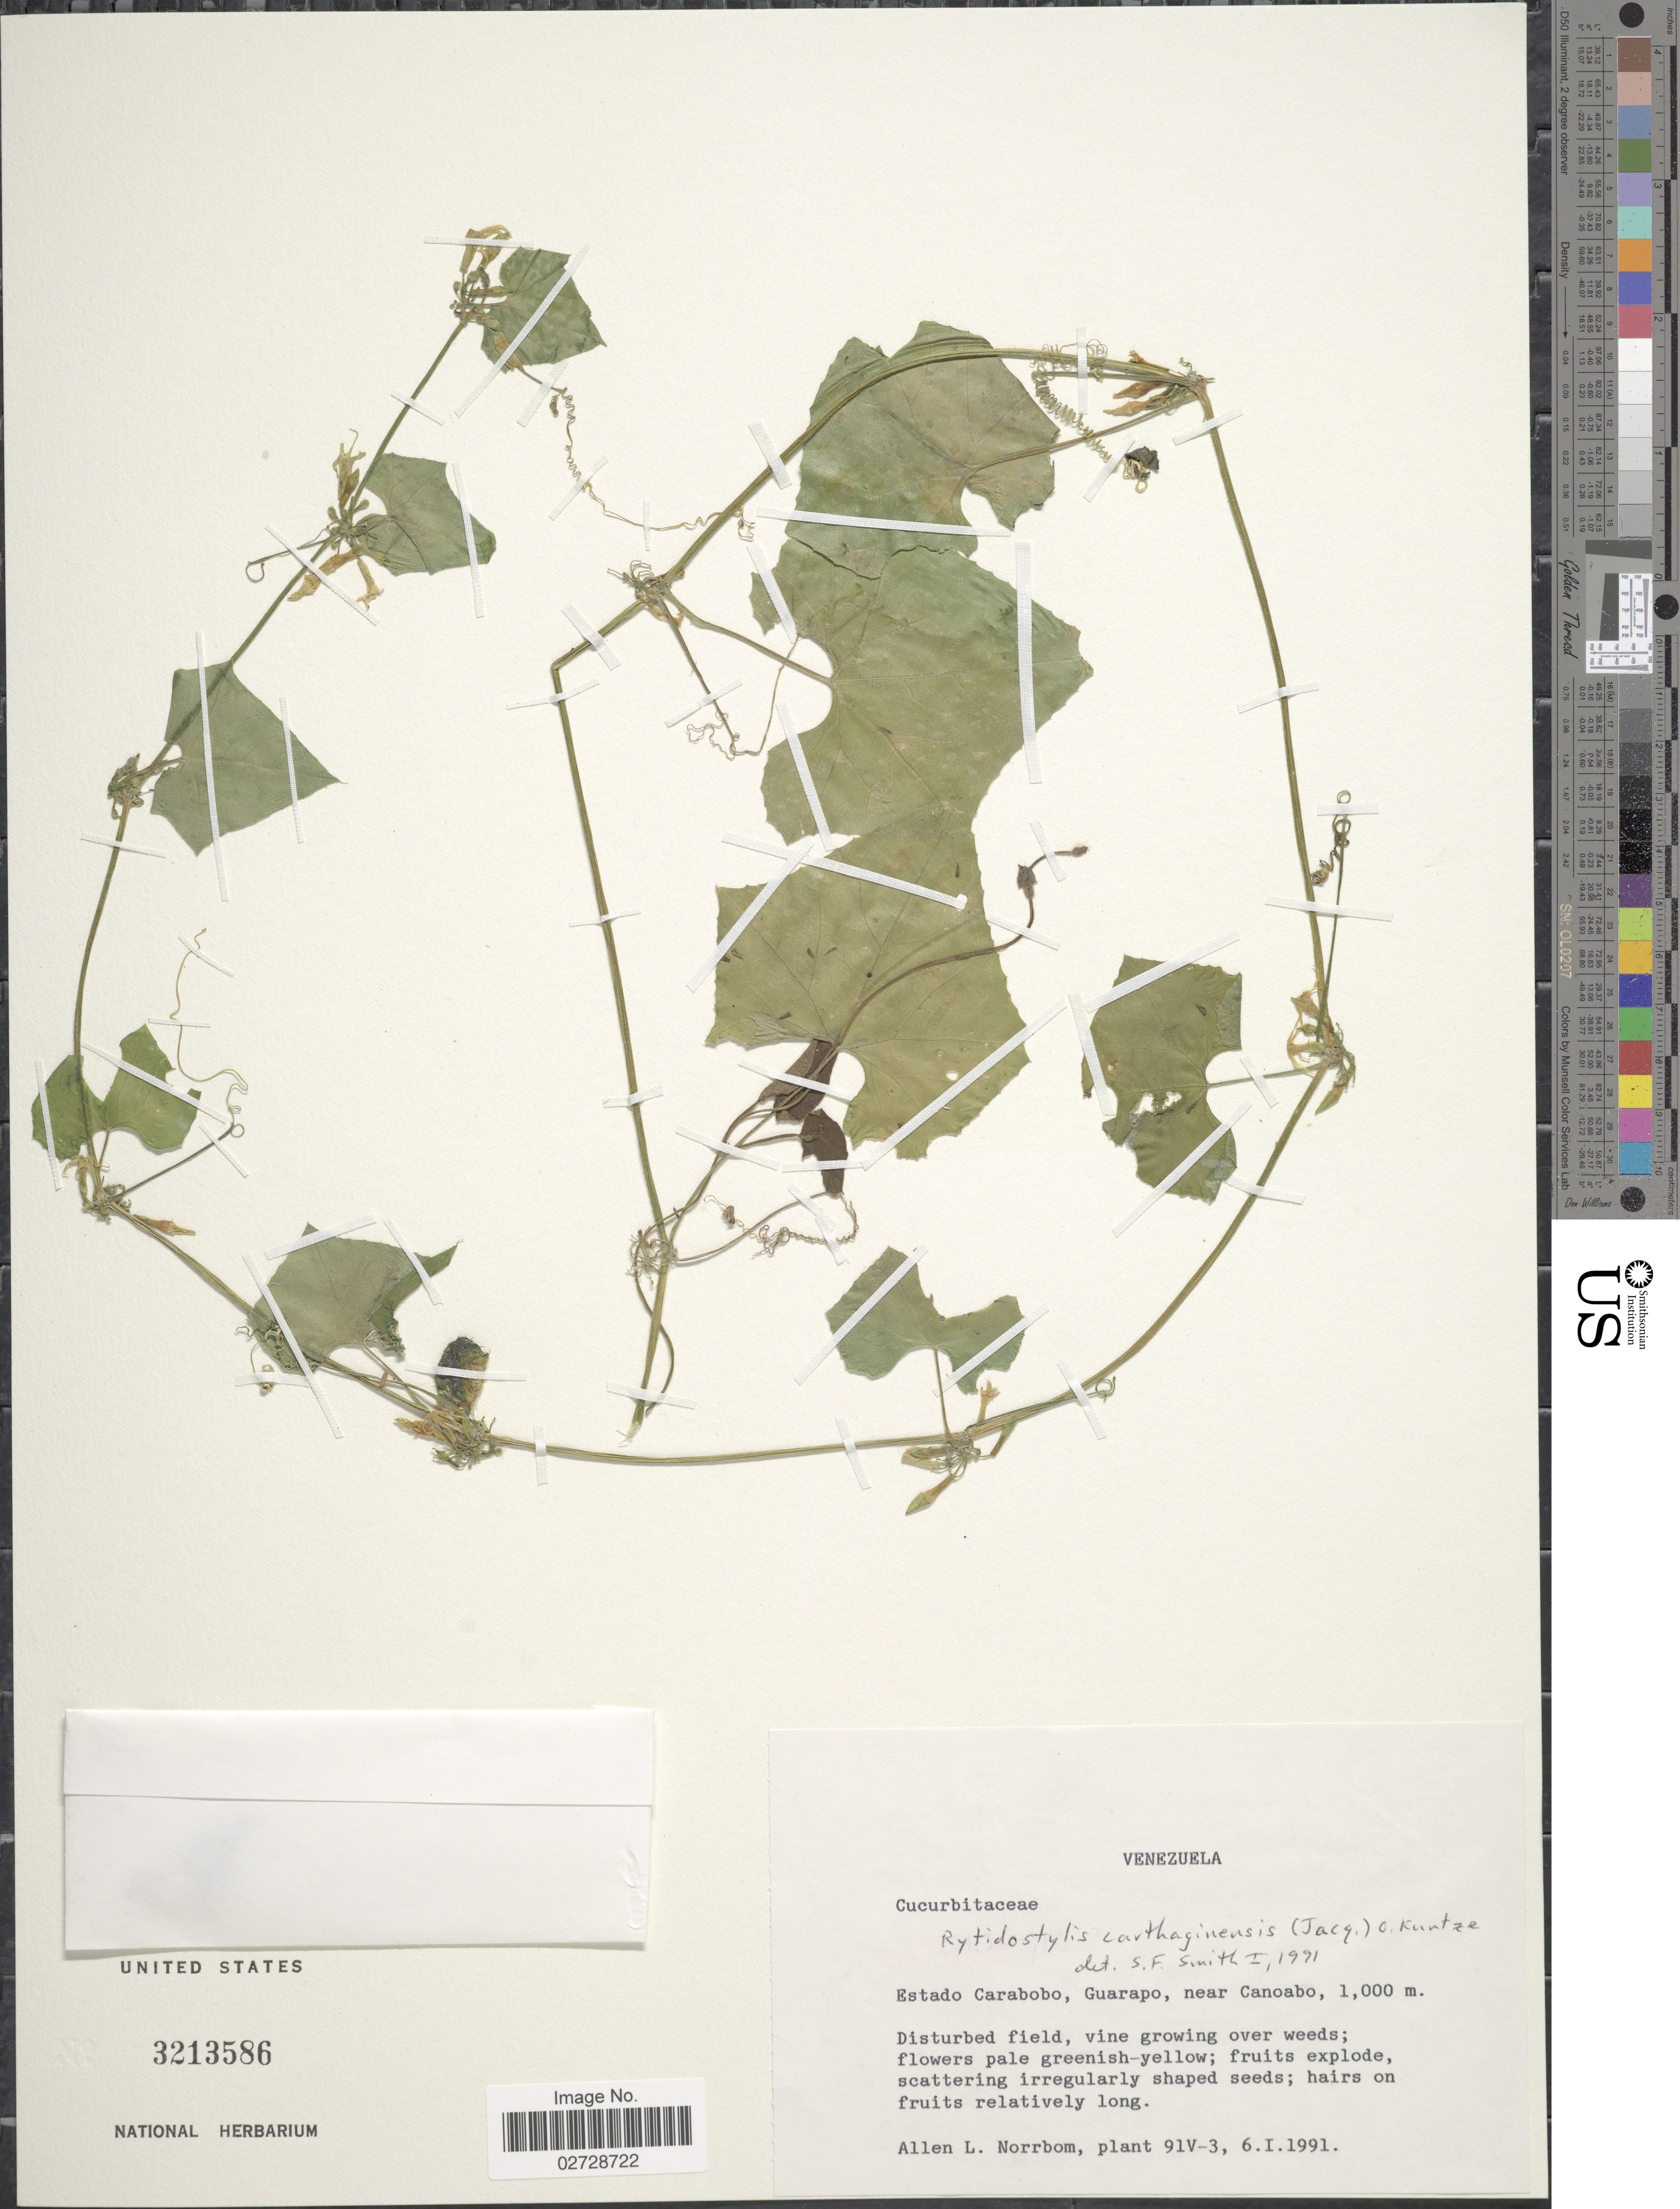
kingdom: Plantae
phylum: Tracheophyta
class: Magnoliopsida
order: Cucurbitales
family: Cucurbitaceae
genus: Cyclanthera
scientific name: Cyclanthera carthagenensis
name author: (Jacq.) H. Schaef. & S.S. Renner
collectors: A. L. Norrbom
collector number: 91V-3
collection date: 1991-01-06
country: Venezuela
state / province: Carabobo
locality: Guarapo, near Canoabo.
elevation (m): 1000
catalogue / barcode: US 3213586